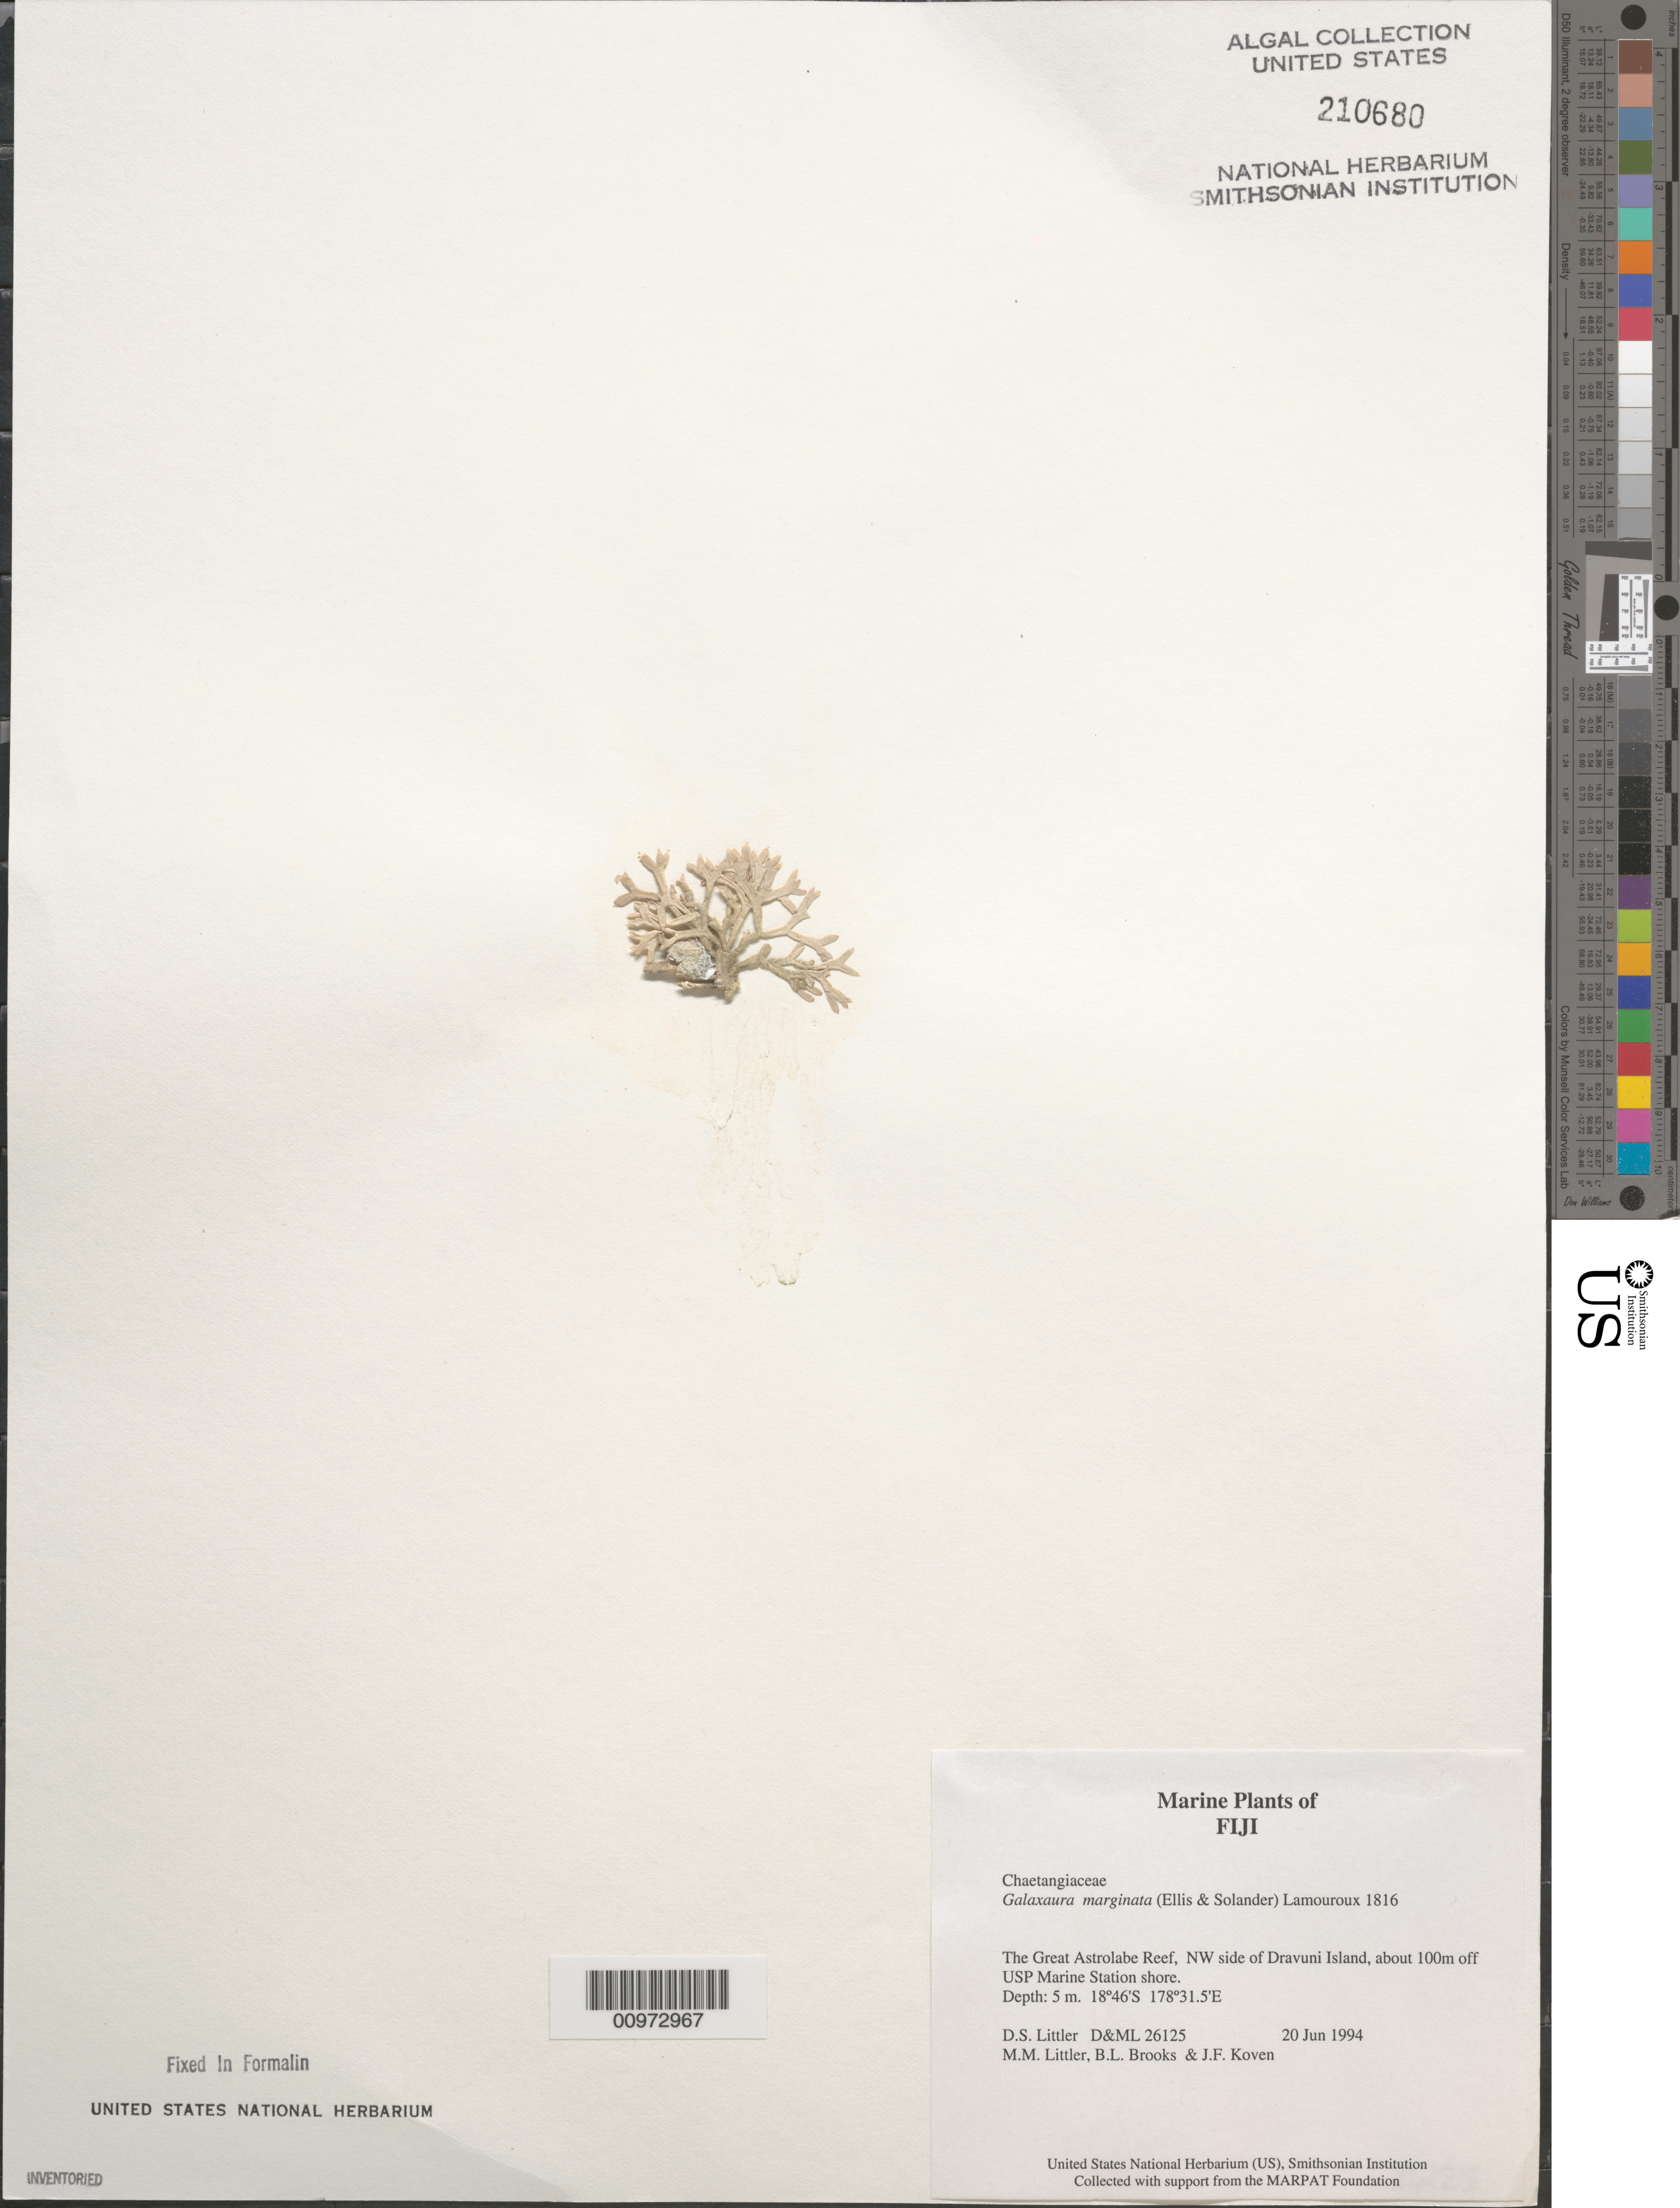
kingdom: Plantae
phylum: Rhodophyta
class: Florideophyceae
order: Nemaliales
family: Galaxauraceae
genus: Galaxaura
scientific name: Galaxaura marginata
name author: (J. Ellis & Sol.) J.V.Lamouroux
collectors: D. S. Littler, M. M. Littler, B. Brooks & J. Koven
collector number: D&ML 26125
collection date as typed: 20 Jun 1994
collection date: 1994-06-20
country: Fiji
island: Dravuni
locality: Great Astrolabe Reef, ca. 100 meters off USP Marine Station shore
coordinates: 18 46'S, 178 31.5'E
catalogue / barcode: US 210680